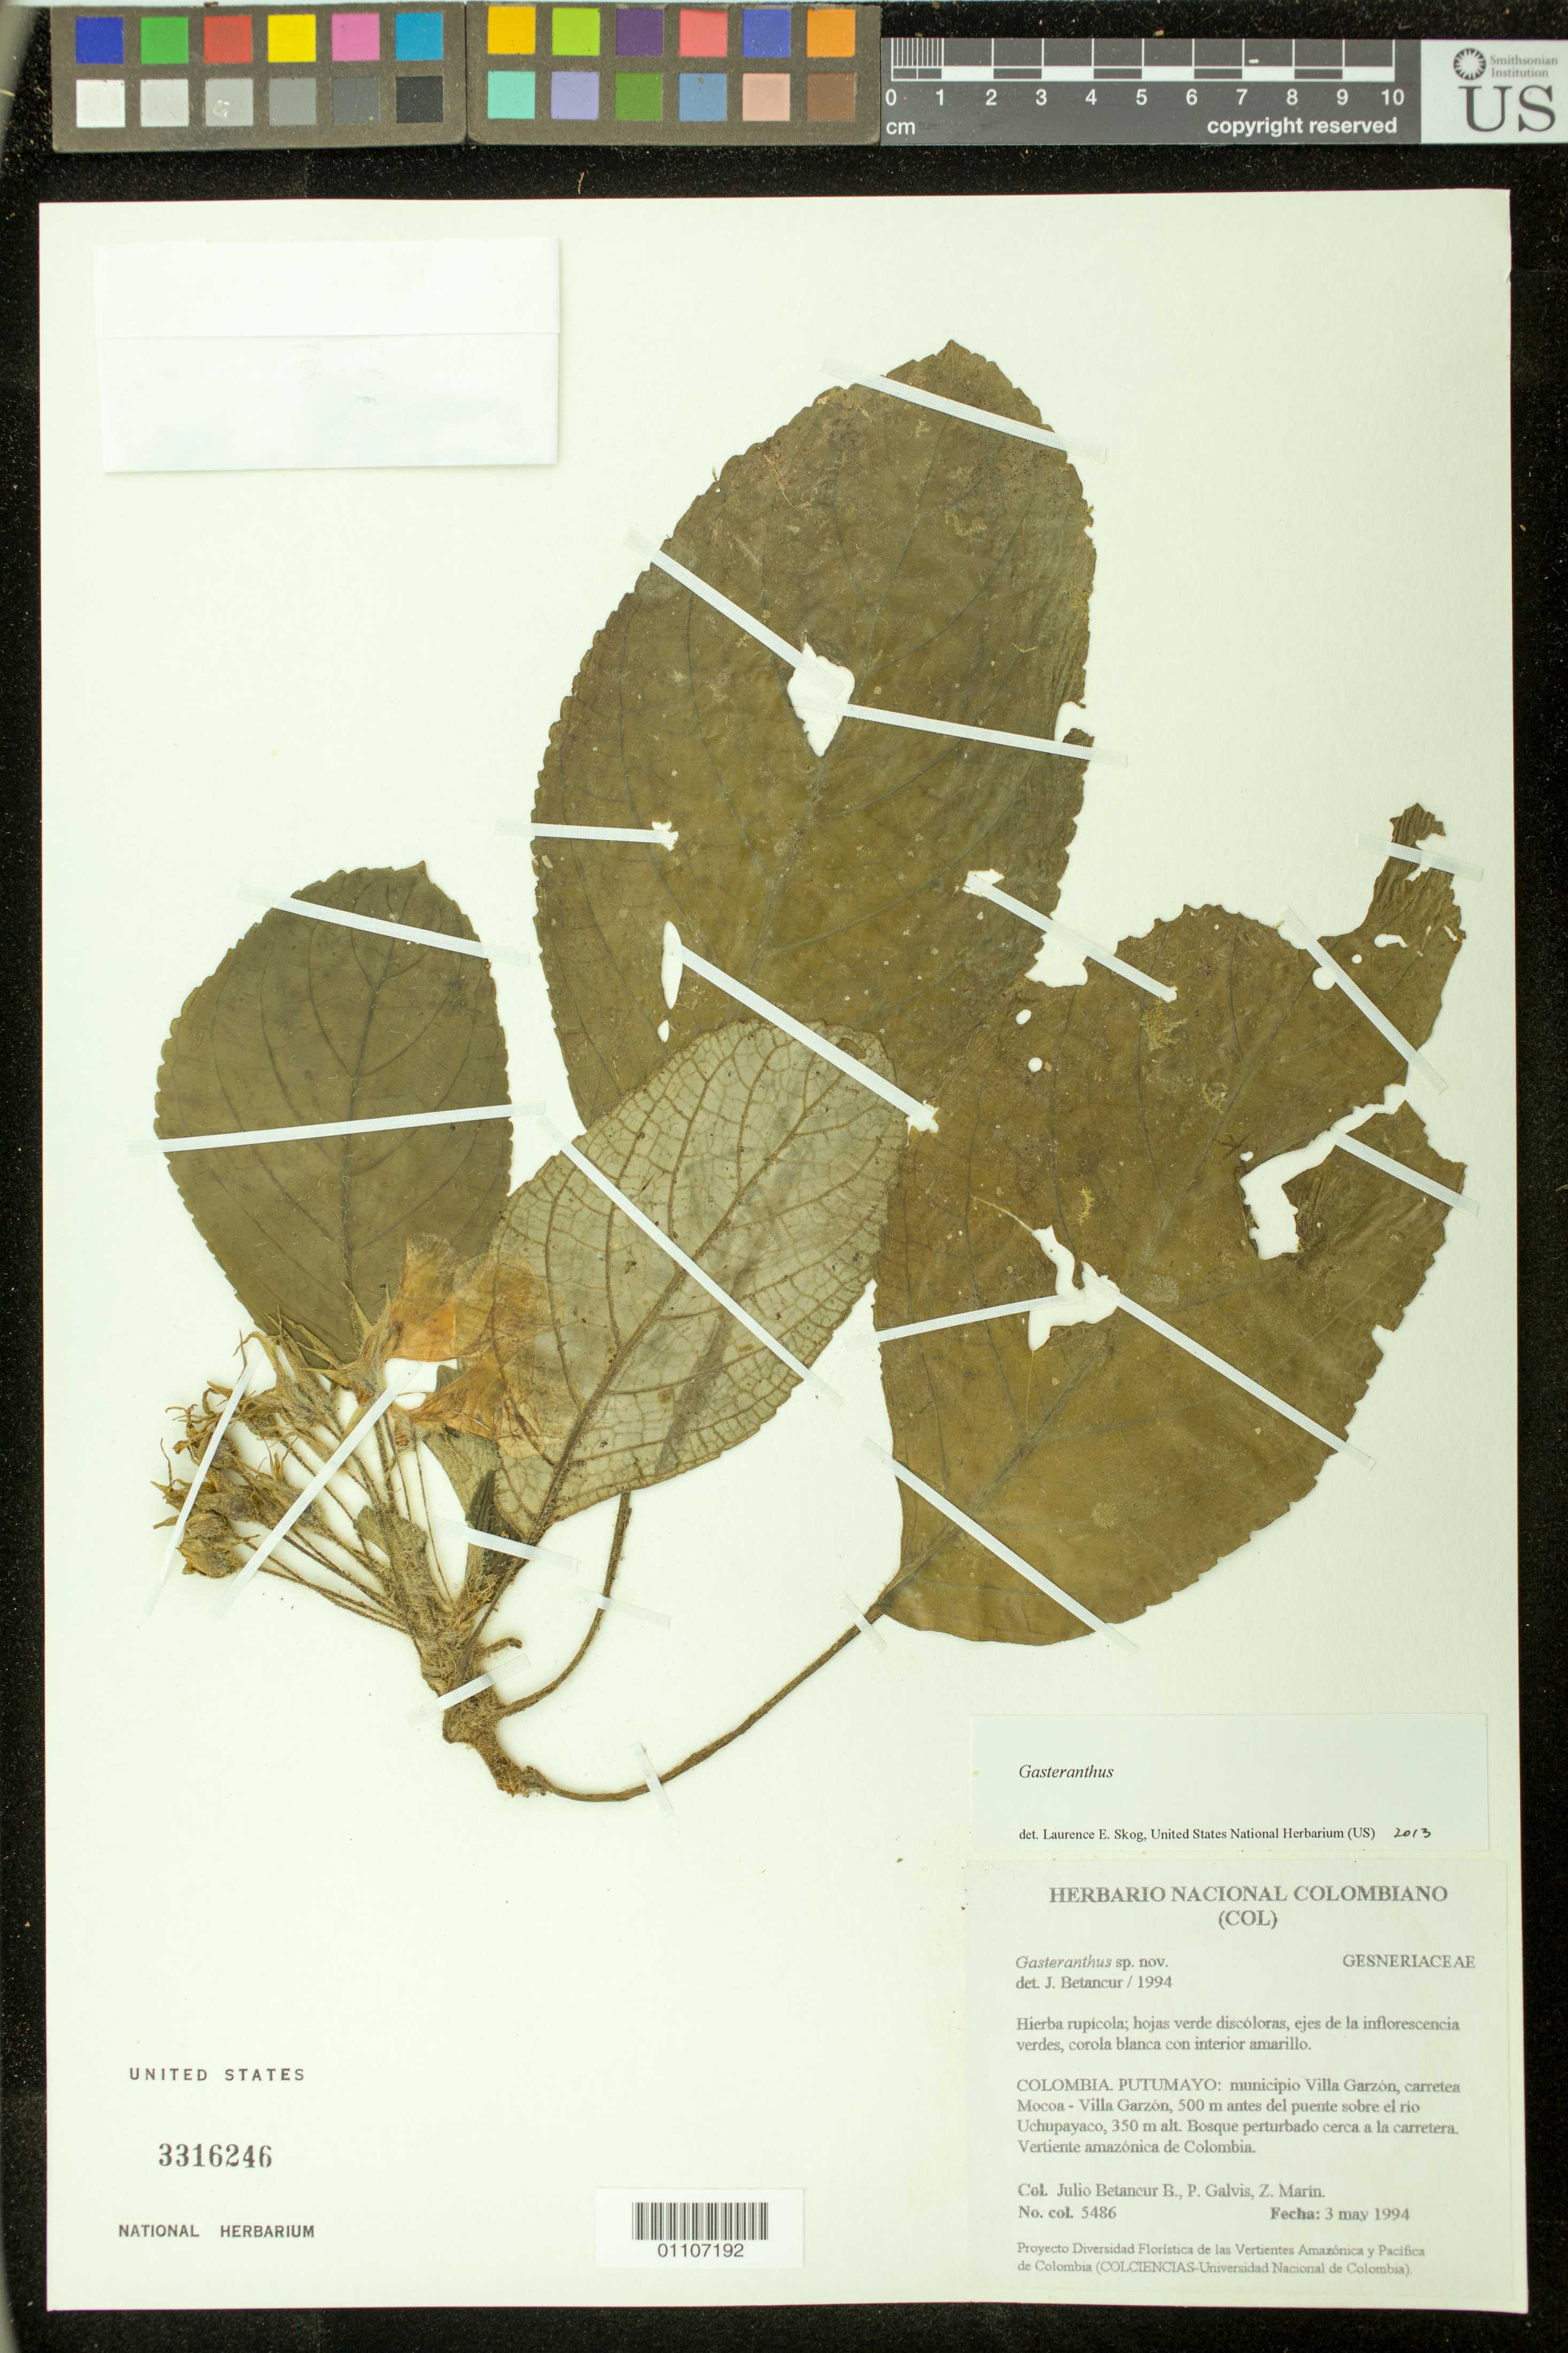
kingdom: Plantae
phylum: Tracheophyta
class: Magnoliopsida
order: Lamiales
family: Gesneriaceae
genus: Gasteranthus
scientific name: Gasteranthus sp.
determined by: Skog, Laurence E.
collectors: J. Betancur-B., P. Galvis & Z. Marin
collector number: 5486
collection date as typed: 03 May 1994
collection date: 1994-05-03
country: Colombia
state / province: Putumayo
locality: Mpio. Villa Garzón, carretera Mocoa - Villa Garzón, 500 m antes del puente sobre el rio Uchupayaco, vertiente amazónica de Colombia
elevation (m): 350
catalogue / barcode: US 3316246